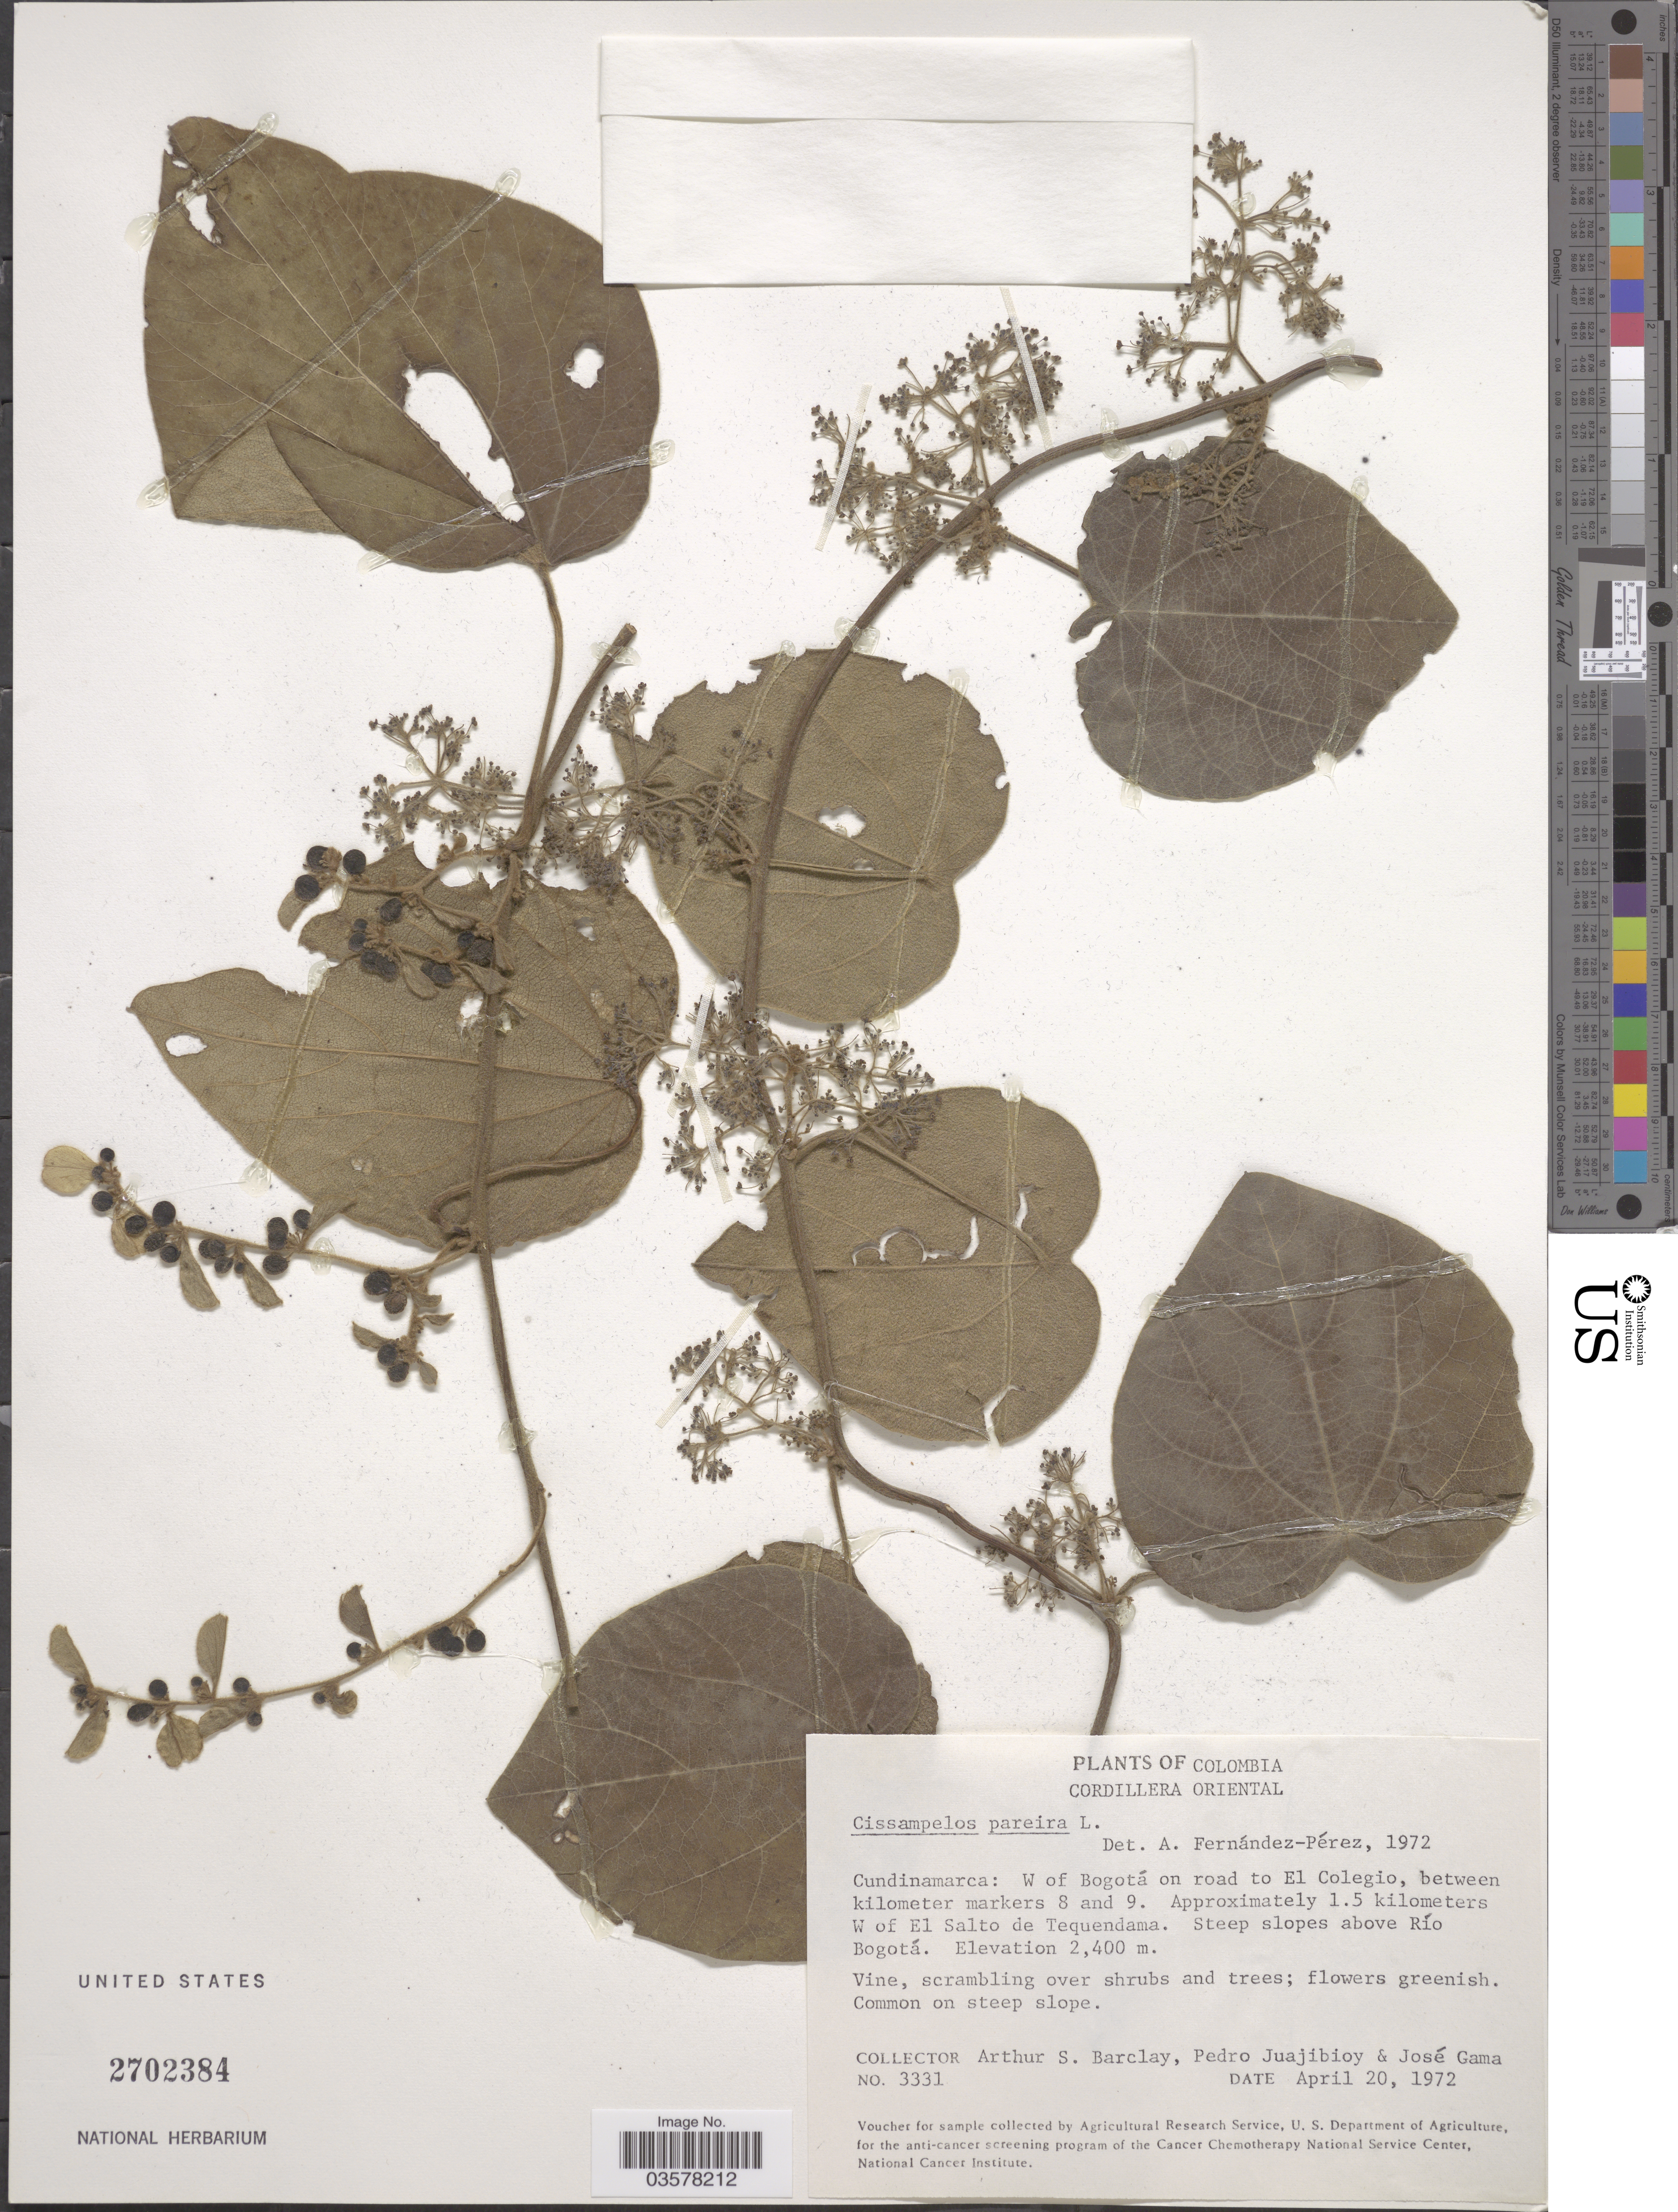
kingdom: Plantae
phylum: Tracheophyta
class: Magnoliopsida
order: Ranunculales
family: Menispermaceae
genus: Cissampelos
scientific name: Cissampelos pareira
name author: L.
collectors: A. S. Barclay, P. Juajibioy & J. Gama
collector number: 3331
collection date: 1972-04-20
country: Colombia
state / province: Cundinamarca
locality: Cordillera Oriental. W of Bogotá on road to El Colegio, between kilometer markers 8 and 9. Approximately 1.5 kilometers W of El Salto de Tequendama. Steep slopes above Río Bogotá.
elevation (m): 2400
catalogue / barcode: US 2702384